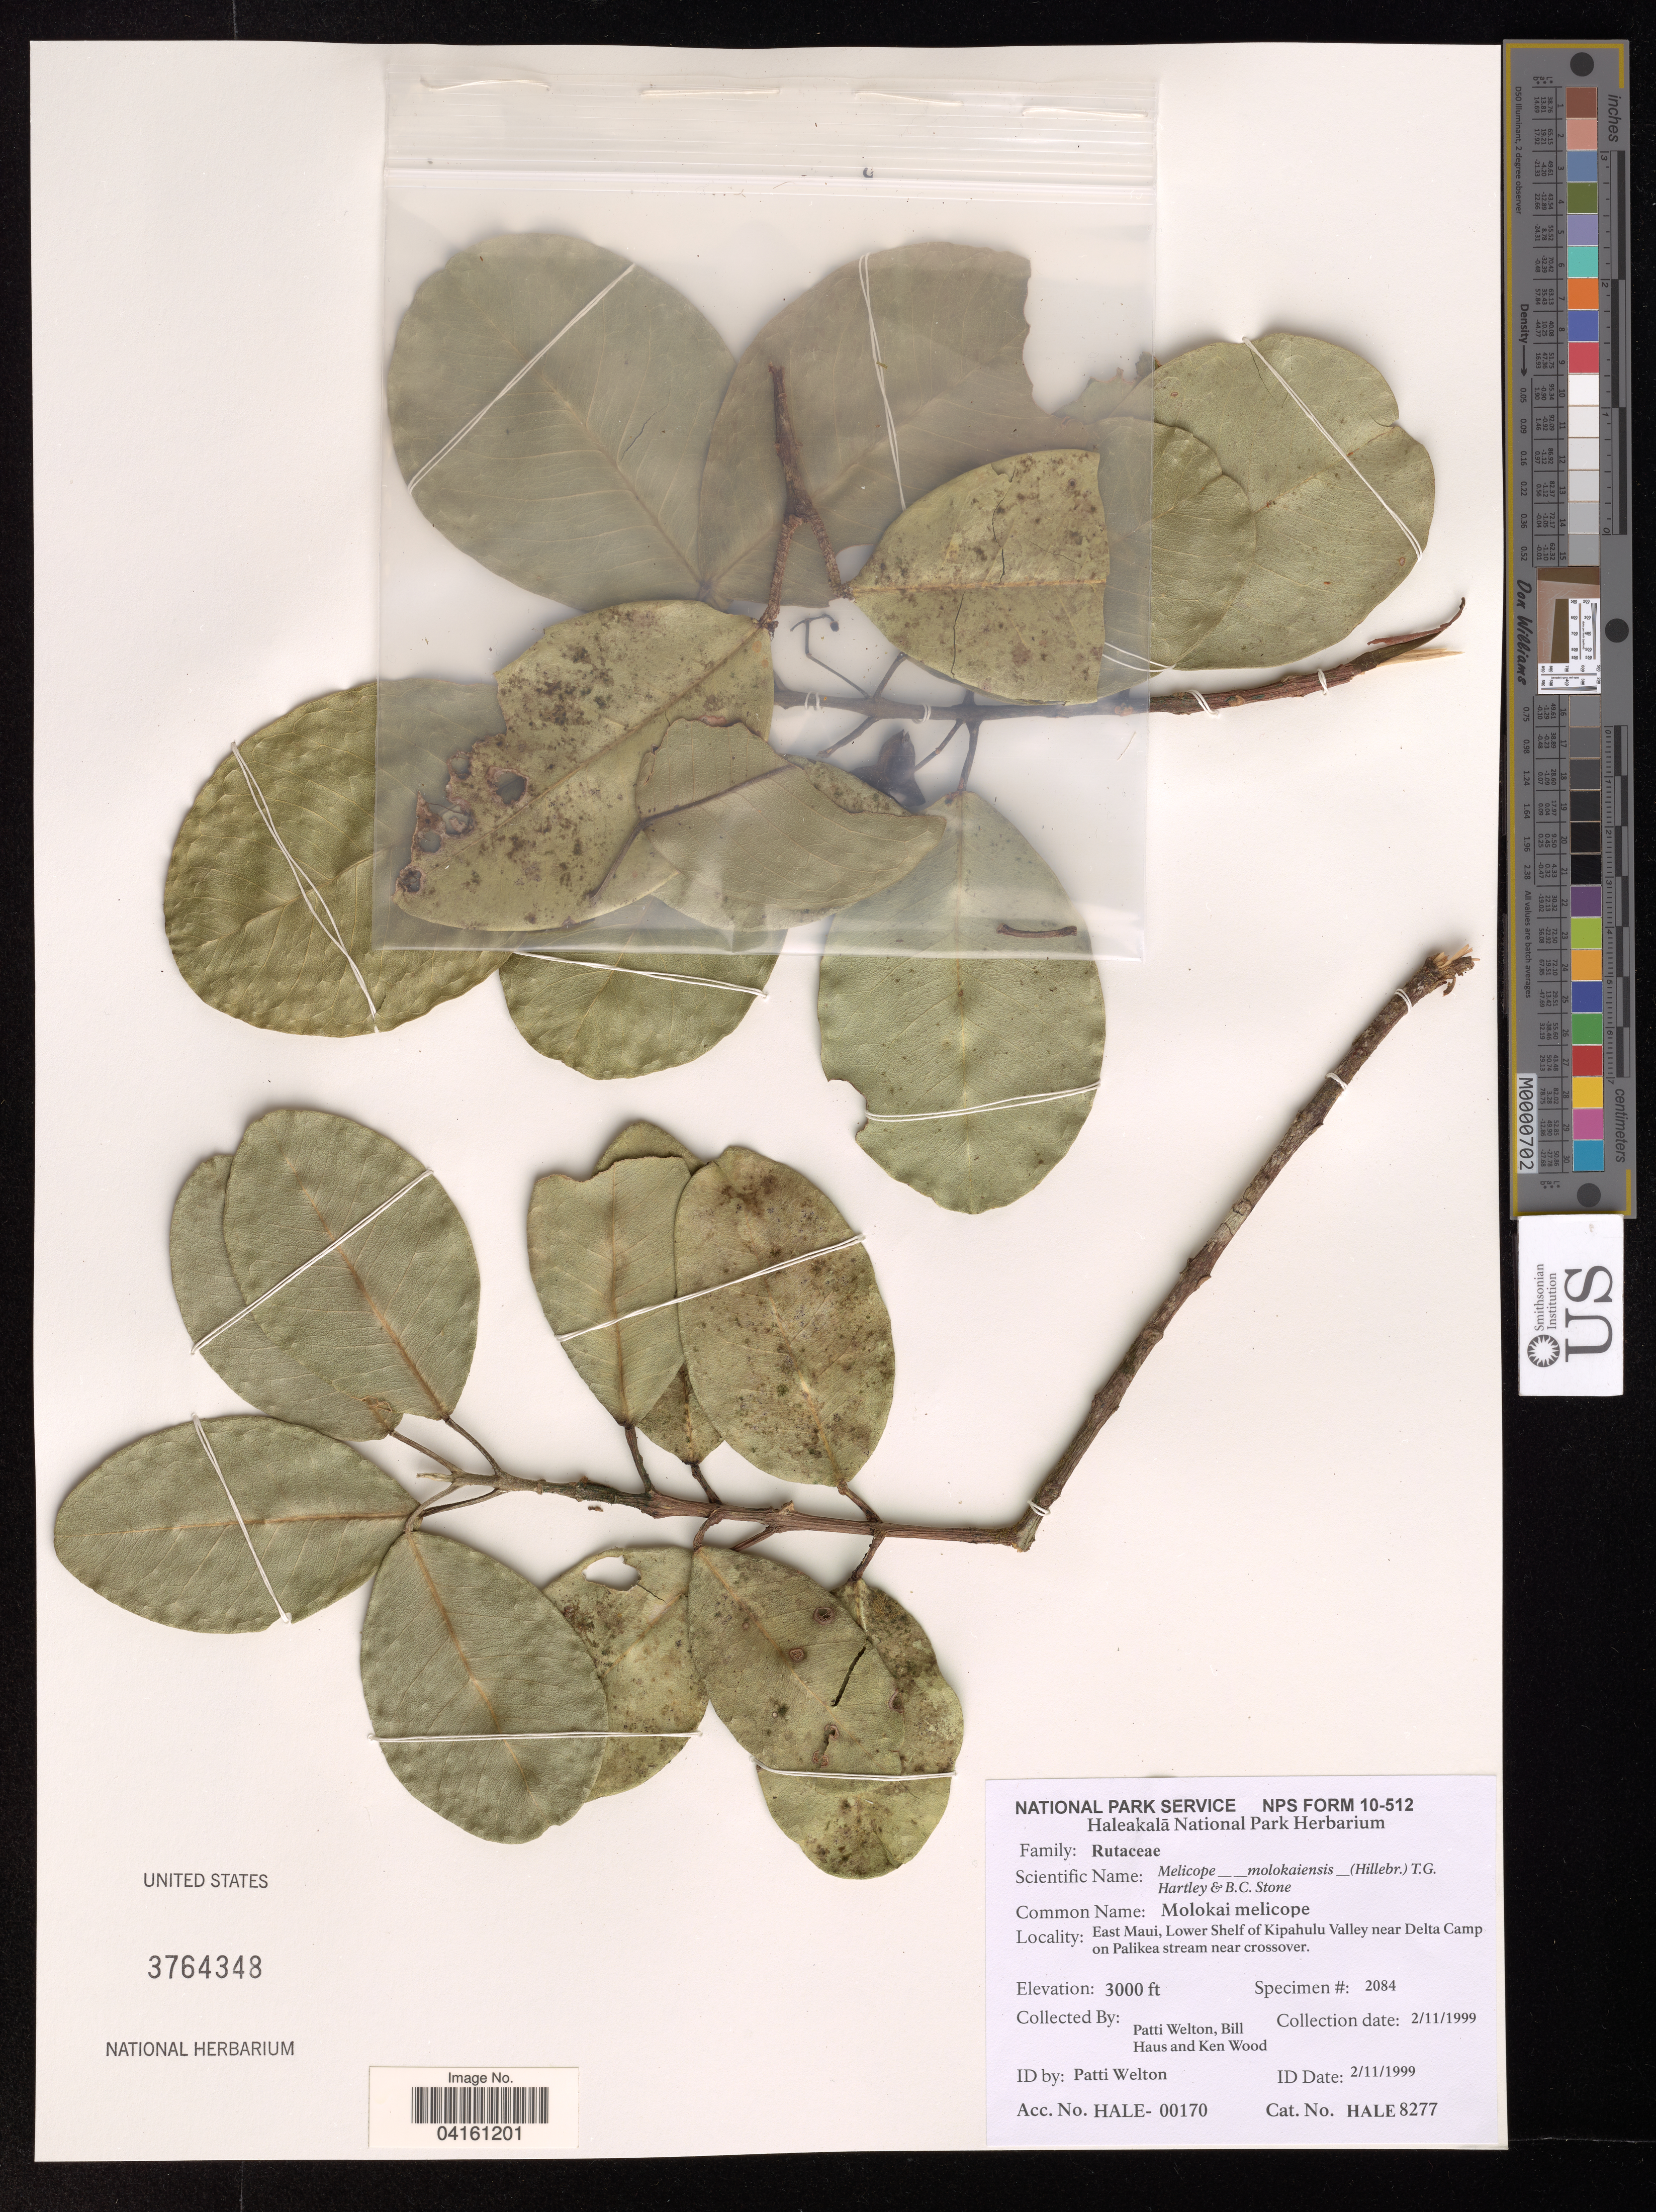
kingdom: Plantae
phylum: Tracheophyta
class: Magnoliopsida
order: Sapindales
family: Rutaceae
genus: Melicope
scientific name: Melicope molokaiensis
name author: (Hillebr.) T.G. Hartley & B.C. Stone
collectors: P. Welton, B. Haus & K. R. Wood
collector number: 2084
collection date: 1999-02-11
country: United States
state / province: Hawaii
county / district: Maui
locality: East Maui, Lower Shelf of Kipahulu Valley enar Delta Camp on Palikea stream near crossover.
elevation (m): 914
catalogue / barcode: US 3764348